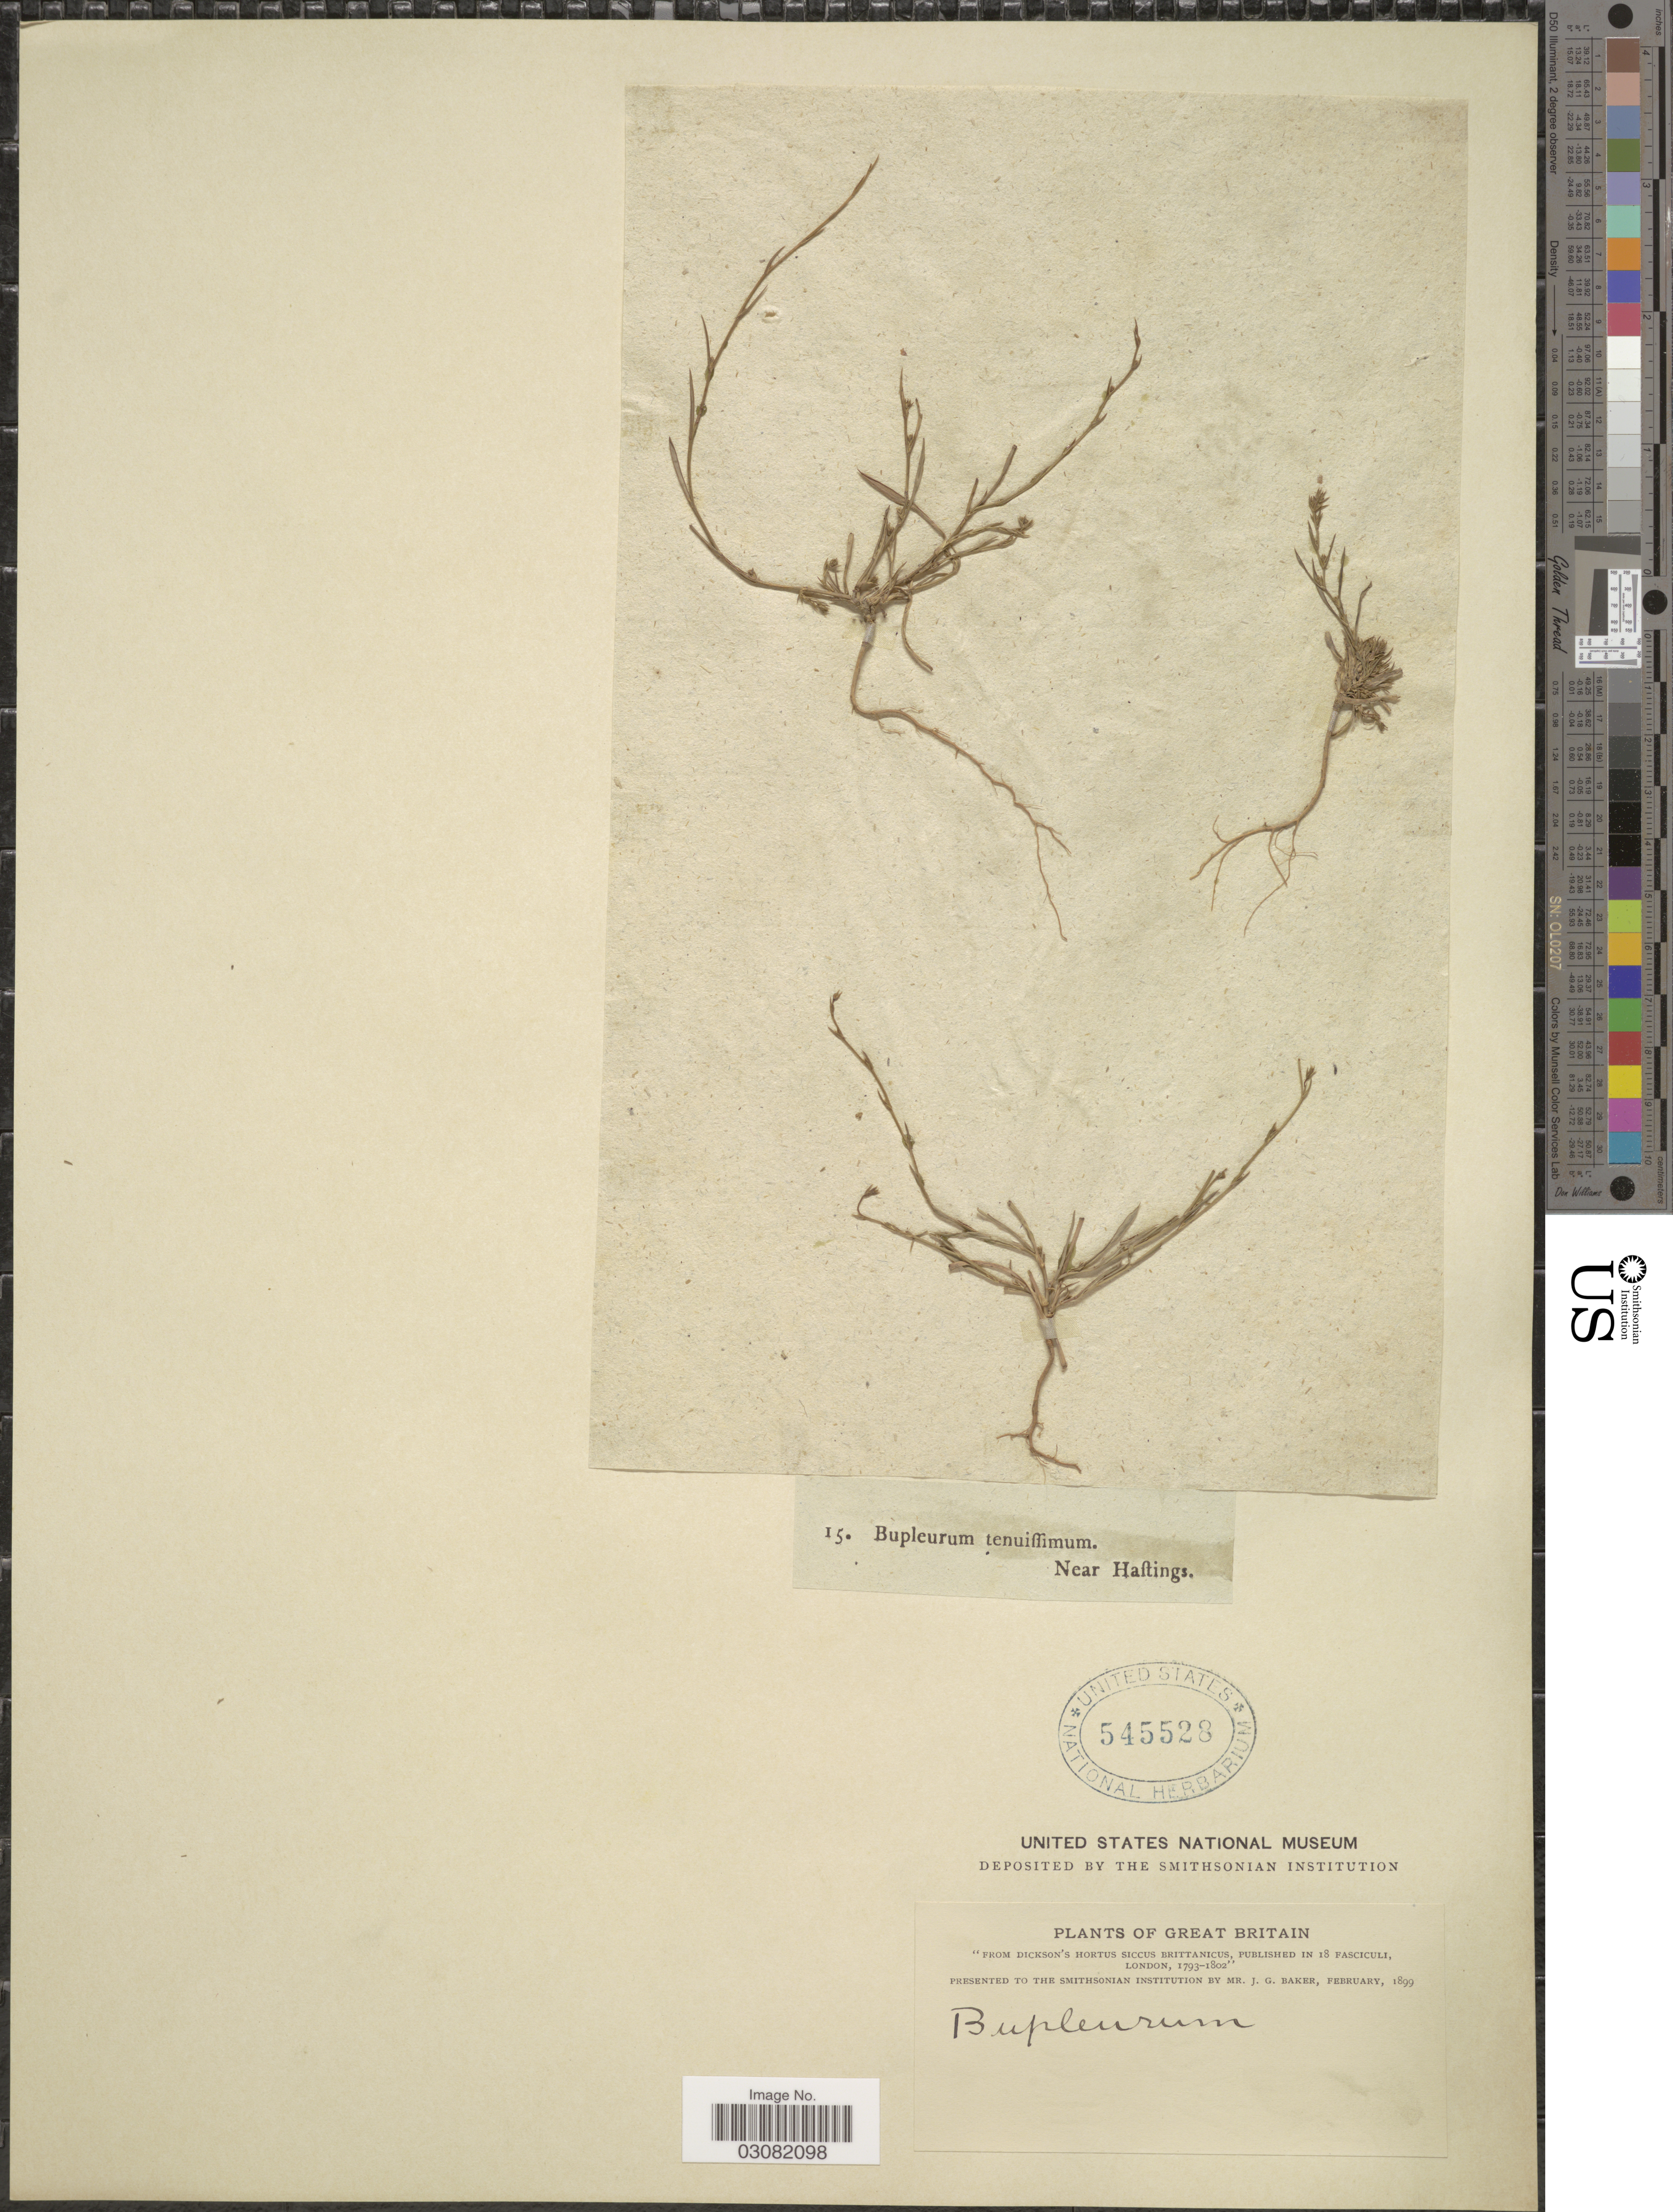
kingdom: Plantae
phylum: Tracheophyta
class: Magnoliopsida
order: Apiales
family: Apiaceae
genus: Bupleurum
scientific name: Bupleurum tenuissimum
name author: L.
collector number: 15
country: United Kingdom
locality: Great Britain. Near Hastings.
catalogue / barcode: US 545528